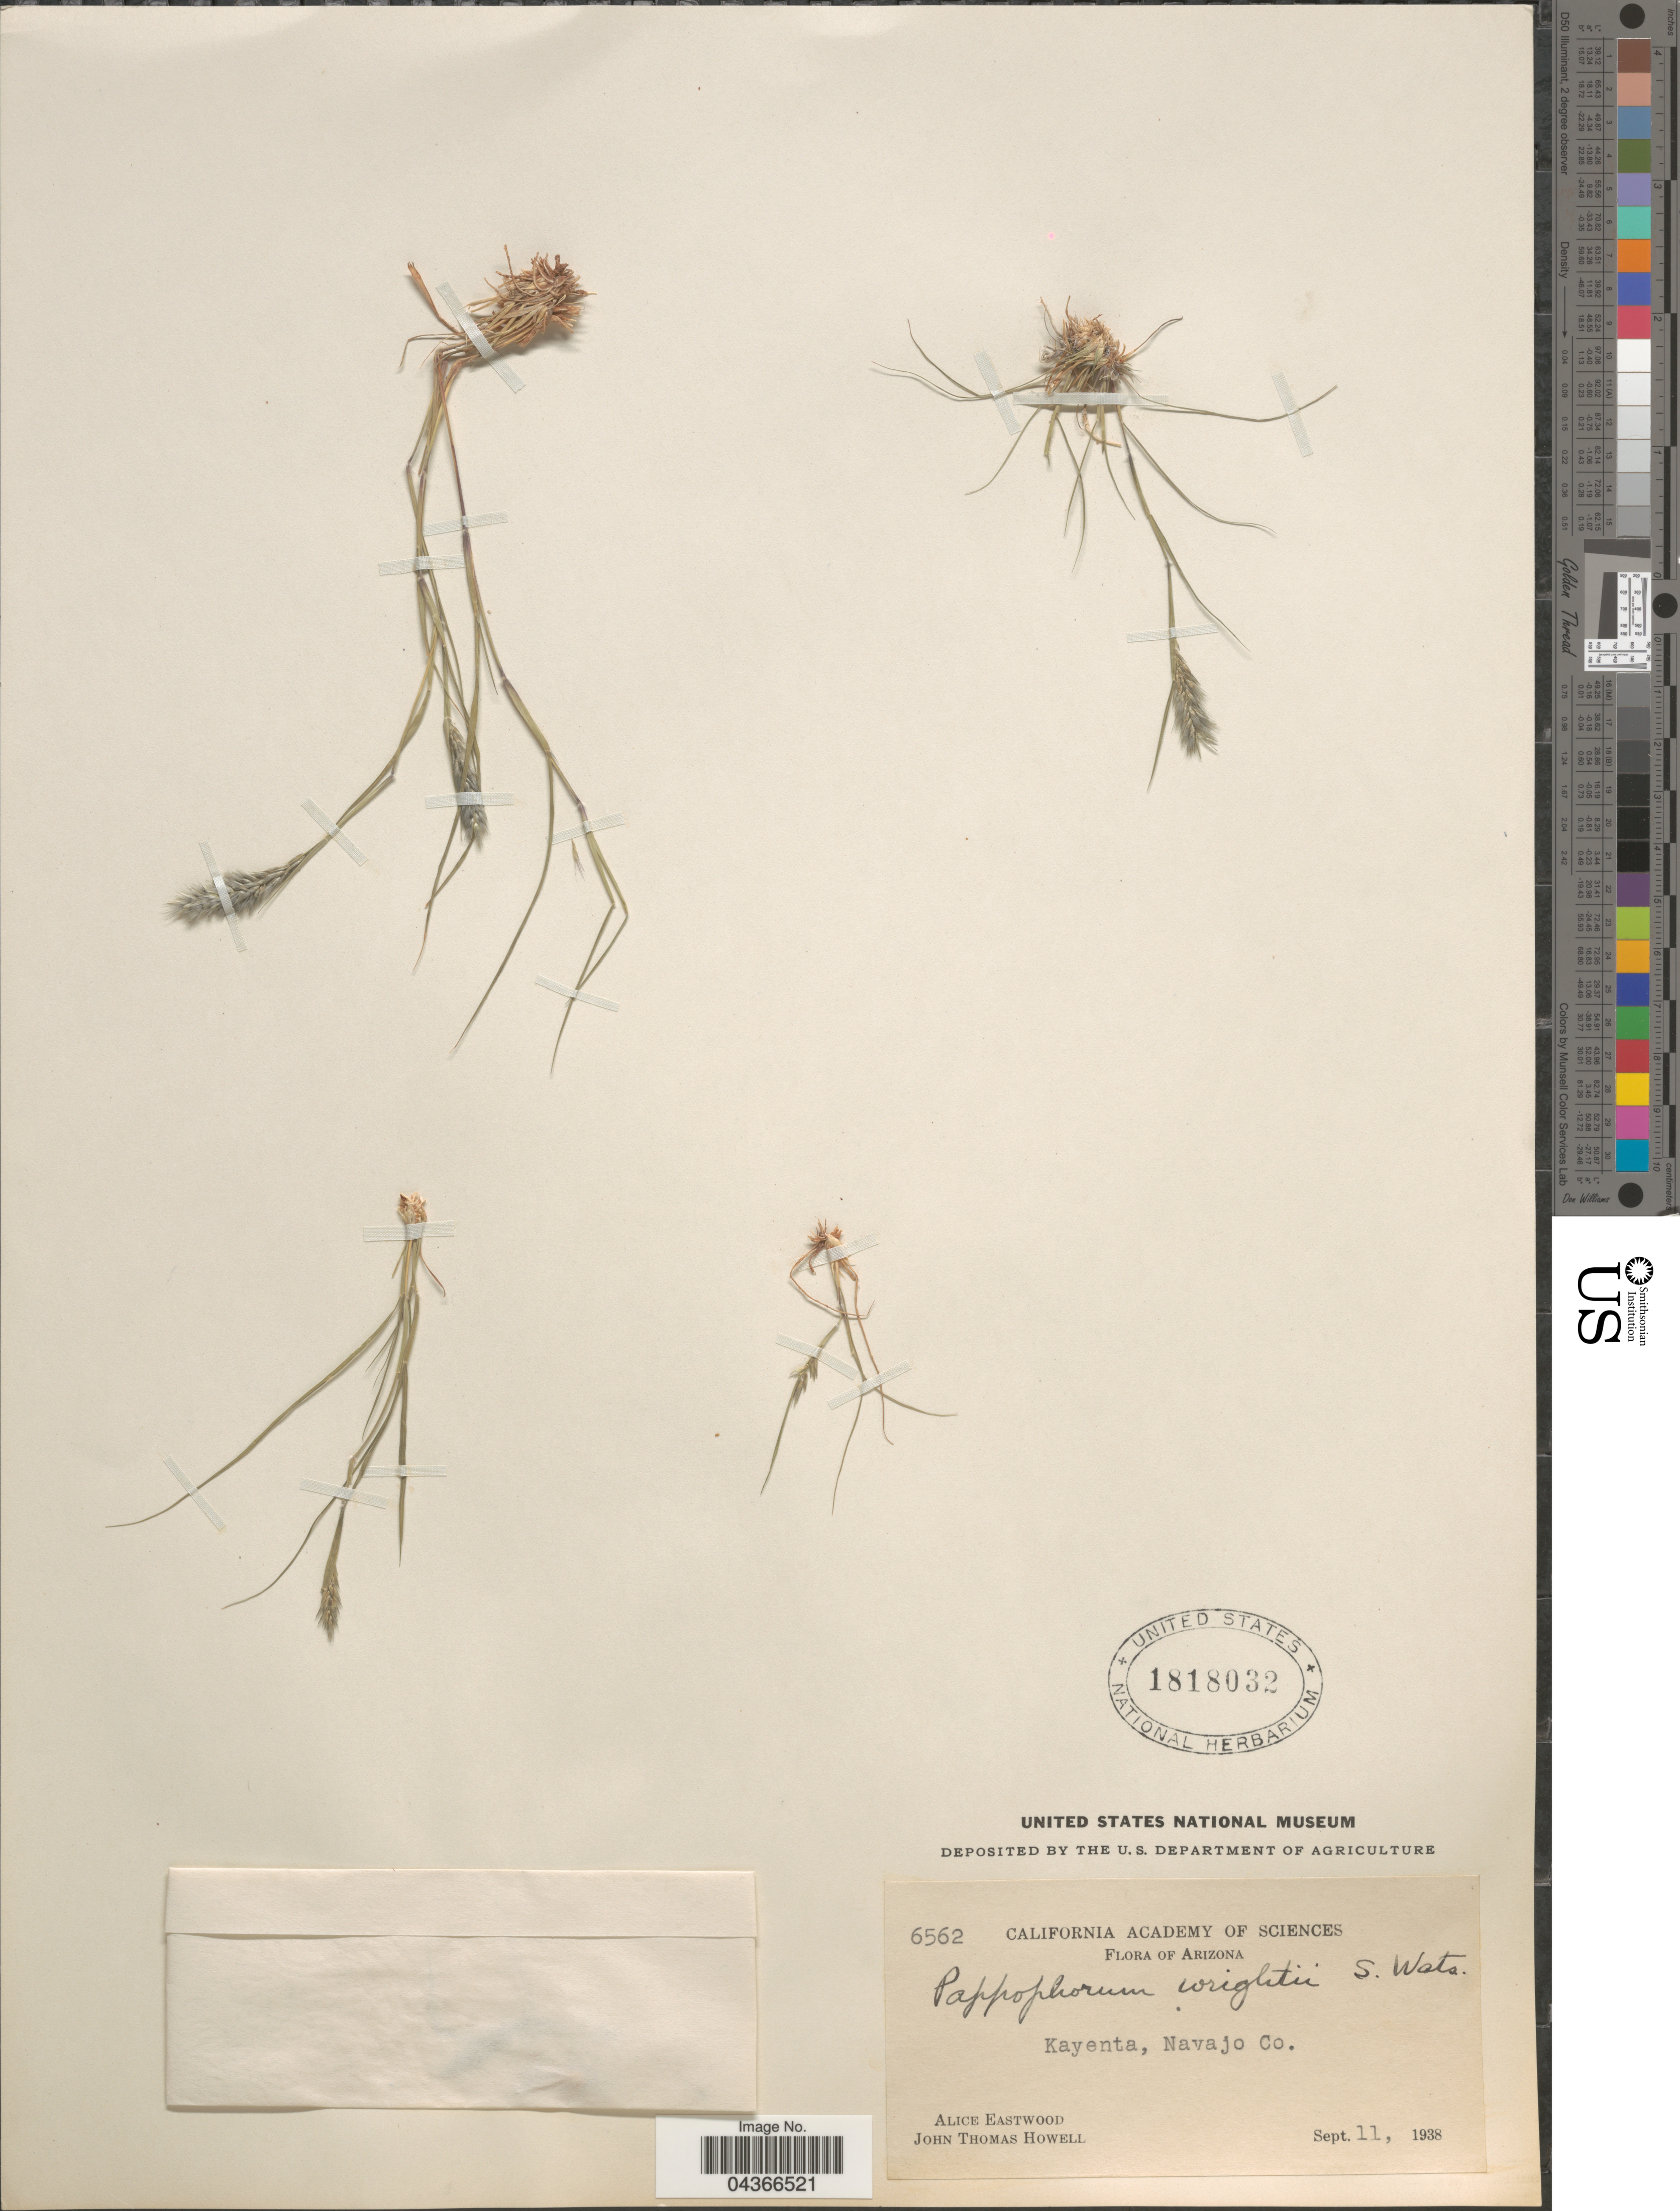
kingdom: Plantae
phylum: Tracheophyta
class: Liliopsida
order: Poales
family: Poaceae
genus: Enneapogon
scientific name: Enneapogon desvauxii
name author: P. Beauv.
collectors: A. Eastwood & J. T. Howell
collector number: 6562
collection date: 1938-09-11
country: United States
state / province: Arizona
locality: Kayenta, Navajo Co.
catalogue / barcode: US 1818032